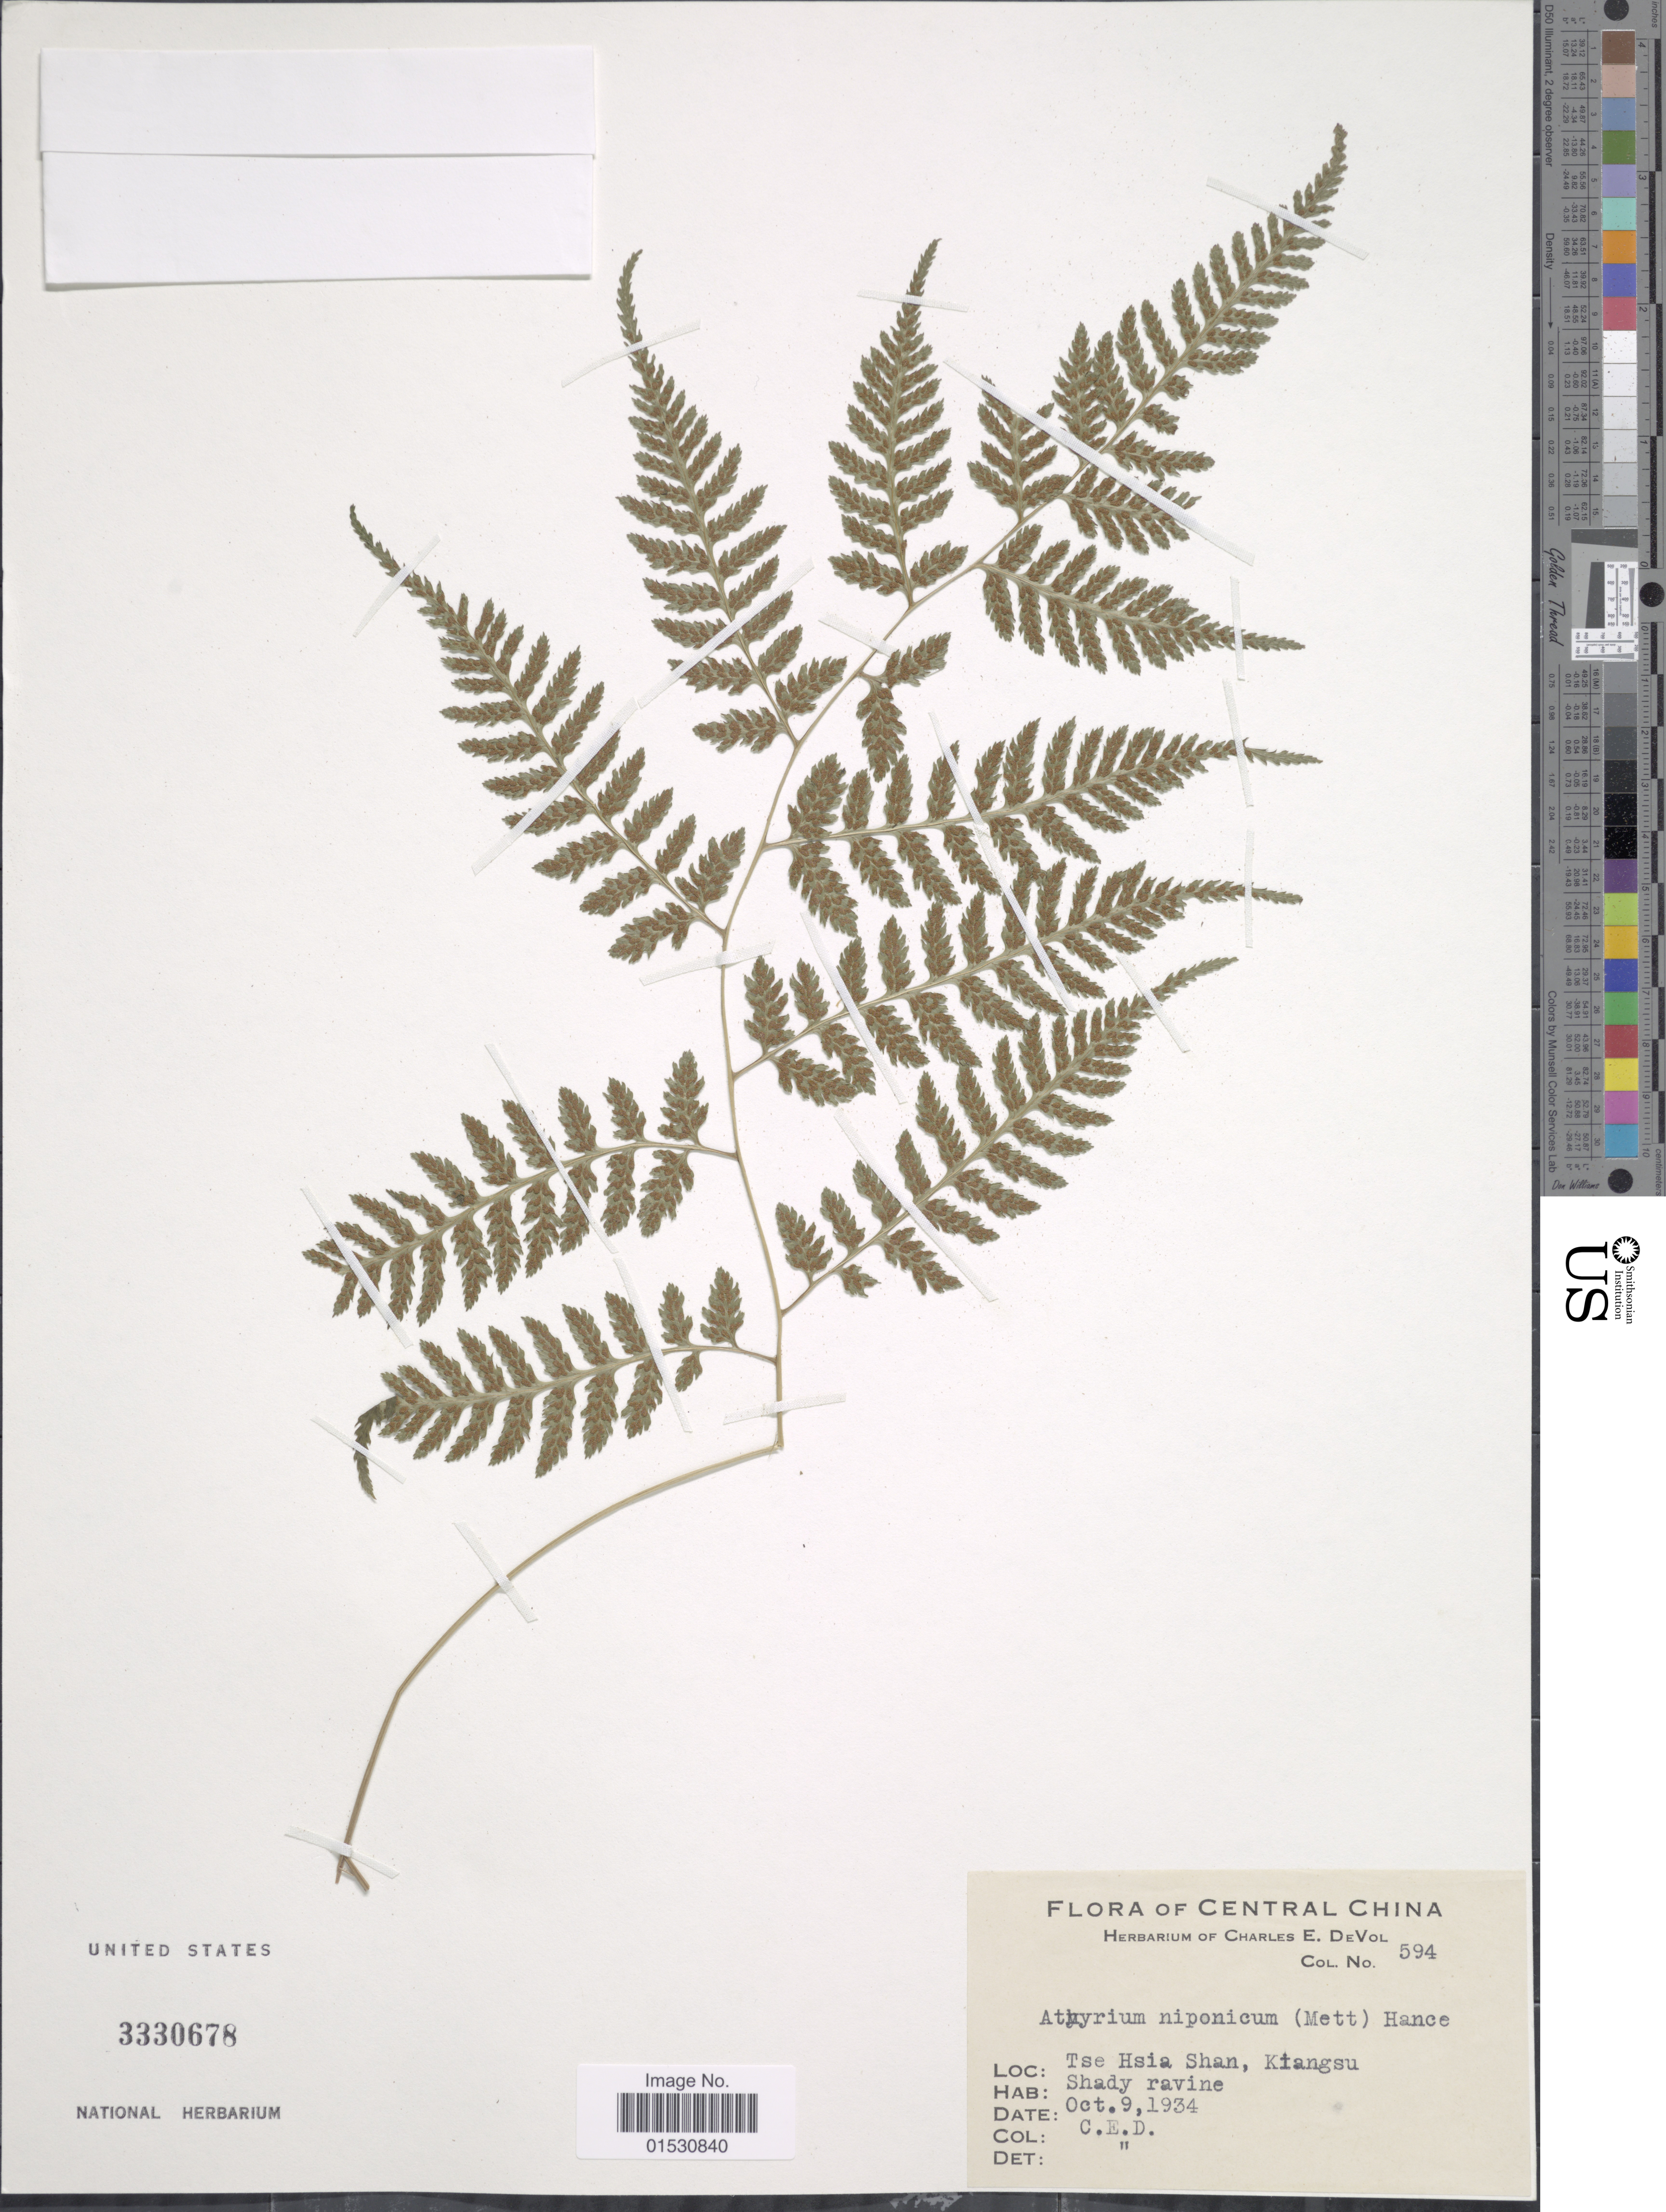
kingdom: Plantae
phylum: Tracheophyta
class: Polypodiopsida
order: Polypodiales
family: Athyriaceae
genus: Athyrium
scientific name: Athyrium nipponicum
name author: (Mett.) Hance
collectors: C. E. De Vol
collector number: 594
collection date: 1934-10-09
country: China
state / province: Jiangsu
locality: Central China. Tse Hsia Shan, Kiangsu.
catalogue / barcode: US 3330678